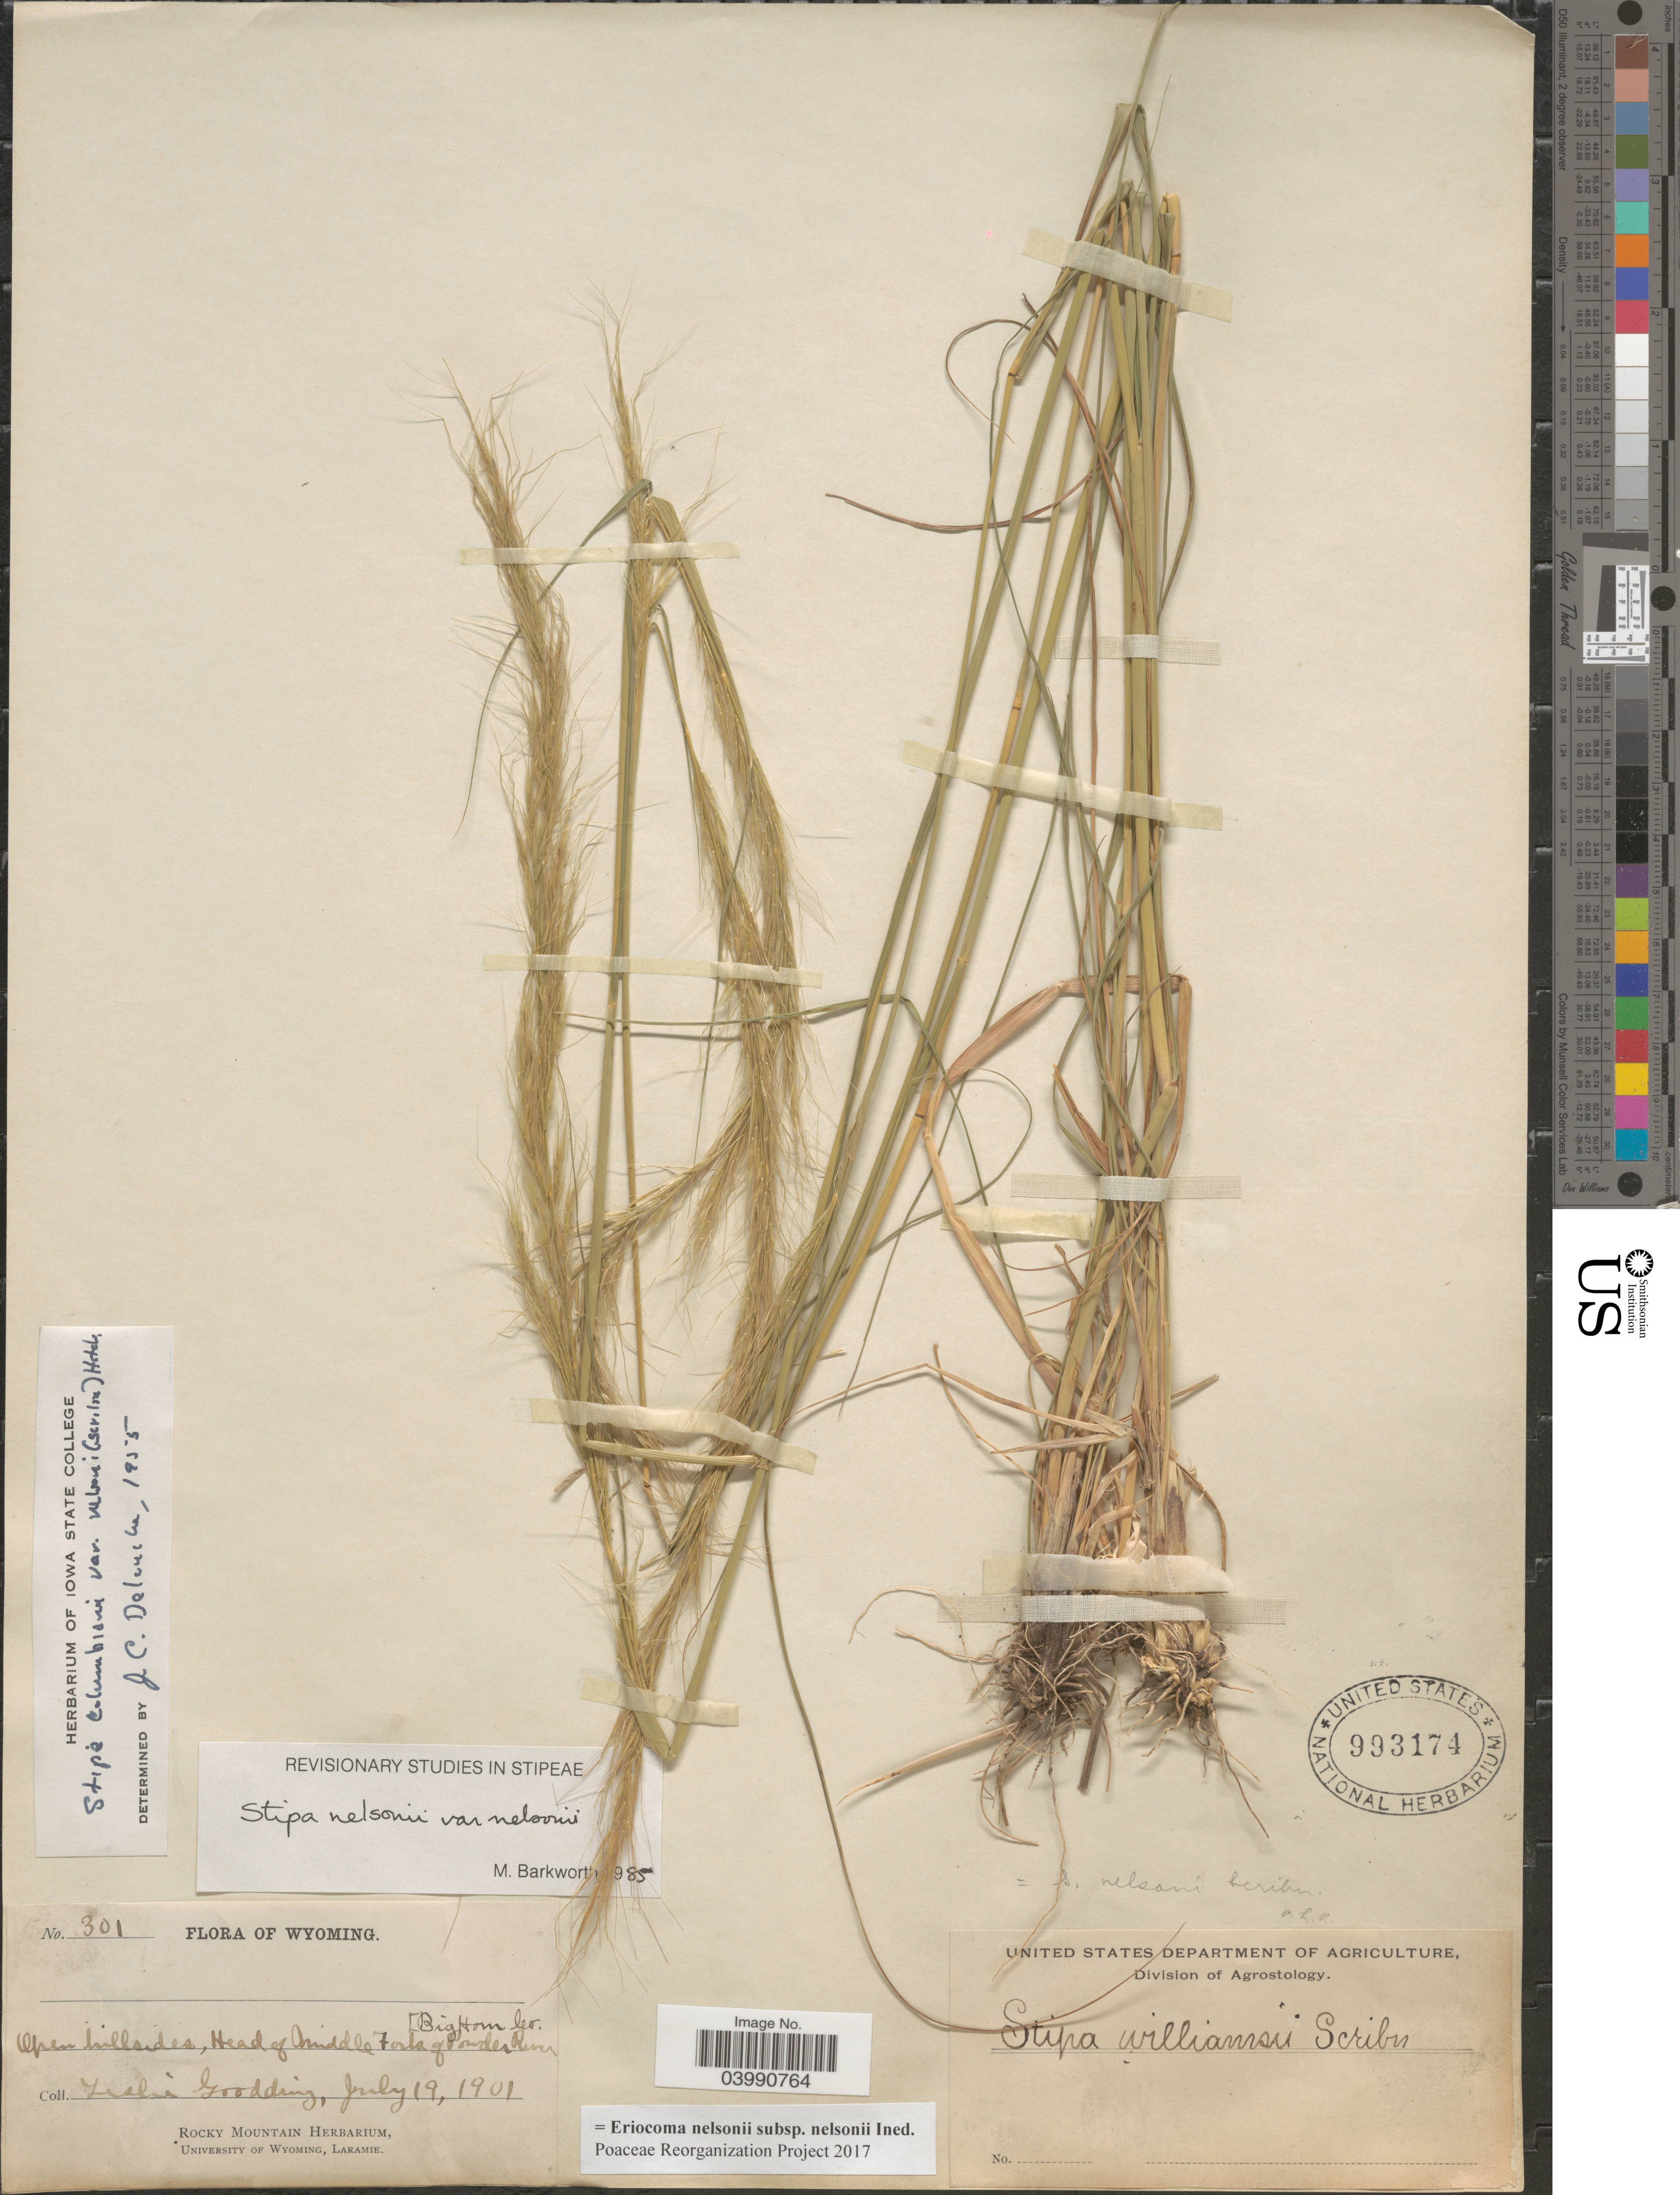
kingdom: Plantae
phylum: Tracheophyta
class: Liliopsida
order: Poales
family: Poaceae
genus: Eriocoma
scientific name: Eriocoma nelsonii subsp. nelsonii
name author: (Scribn.) Romasch.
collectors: L. N. Goodding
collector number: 301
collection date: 1901-07-19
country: United States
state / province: Wyoming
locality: Open hillsides, Head of Middle Fork of Powder River. [Big Horn Co].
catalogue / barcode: US 993174